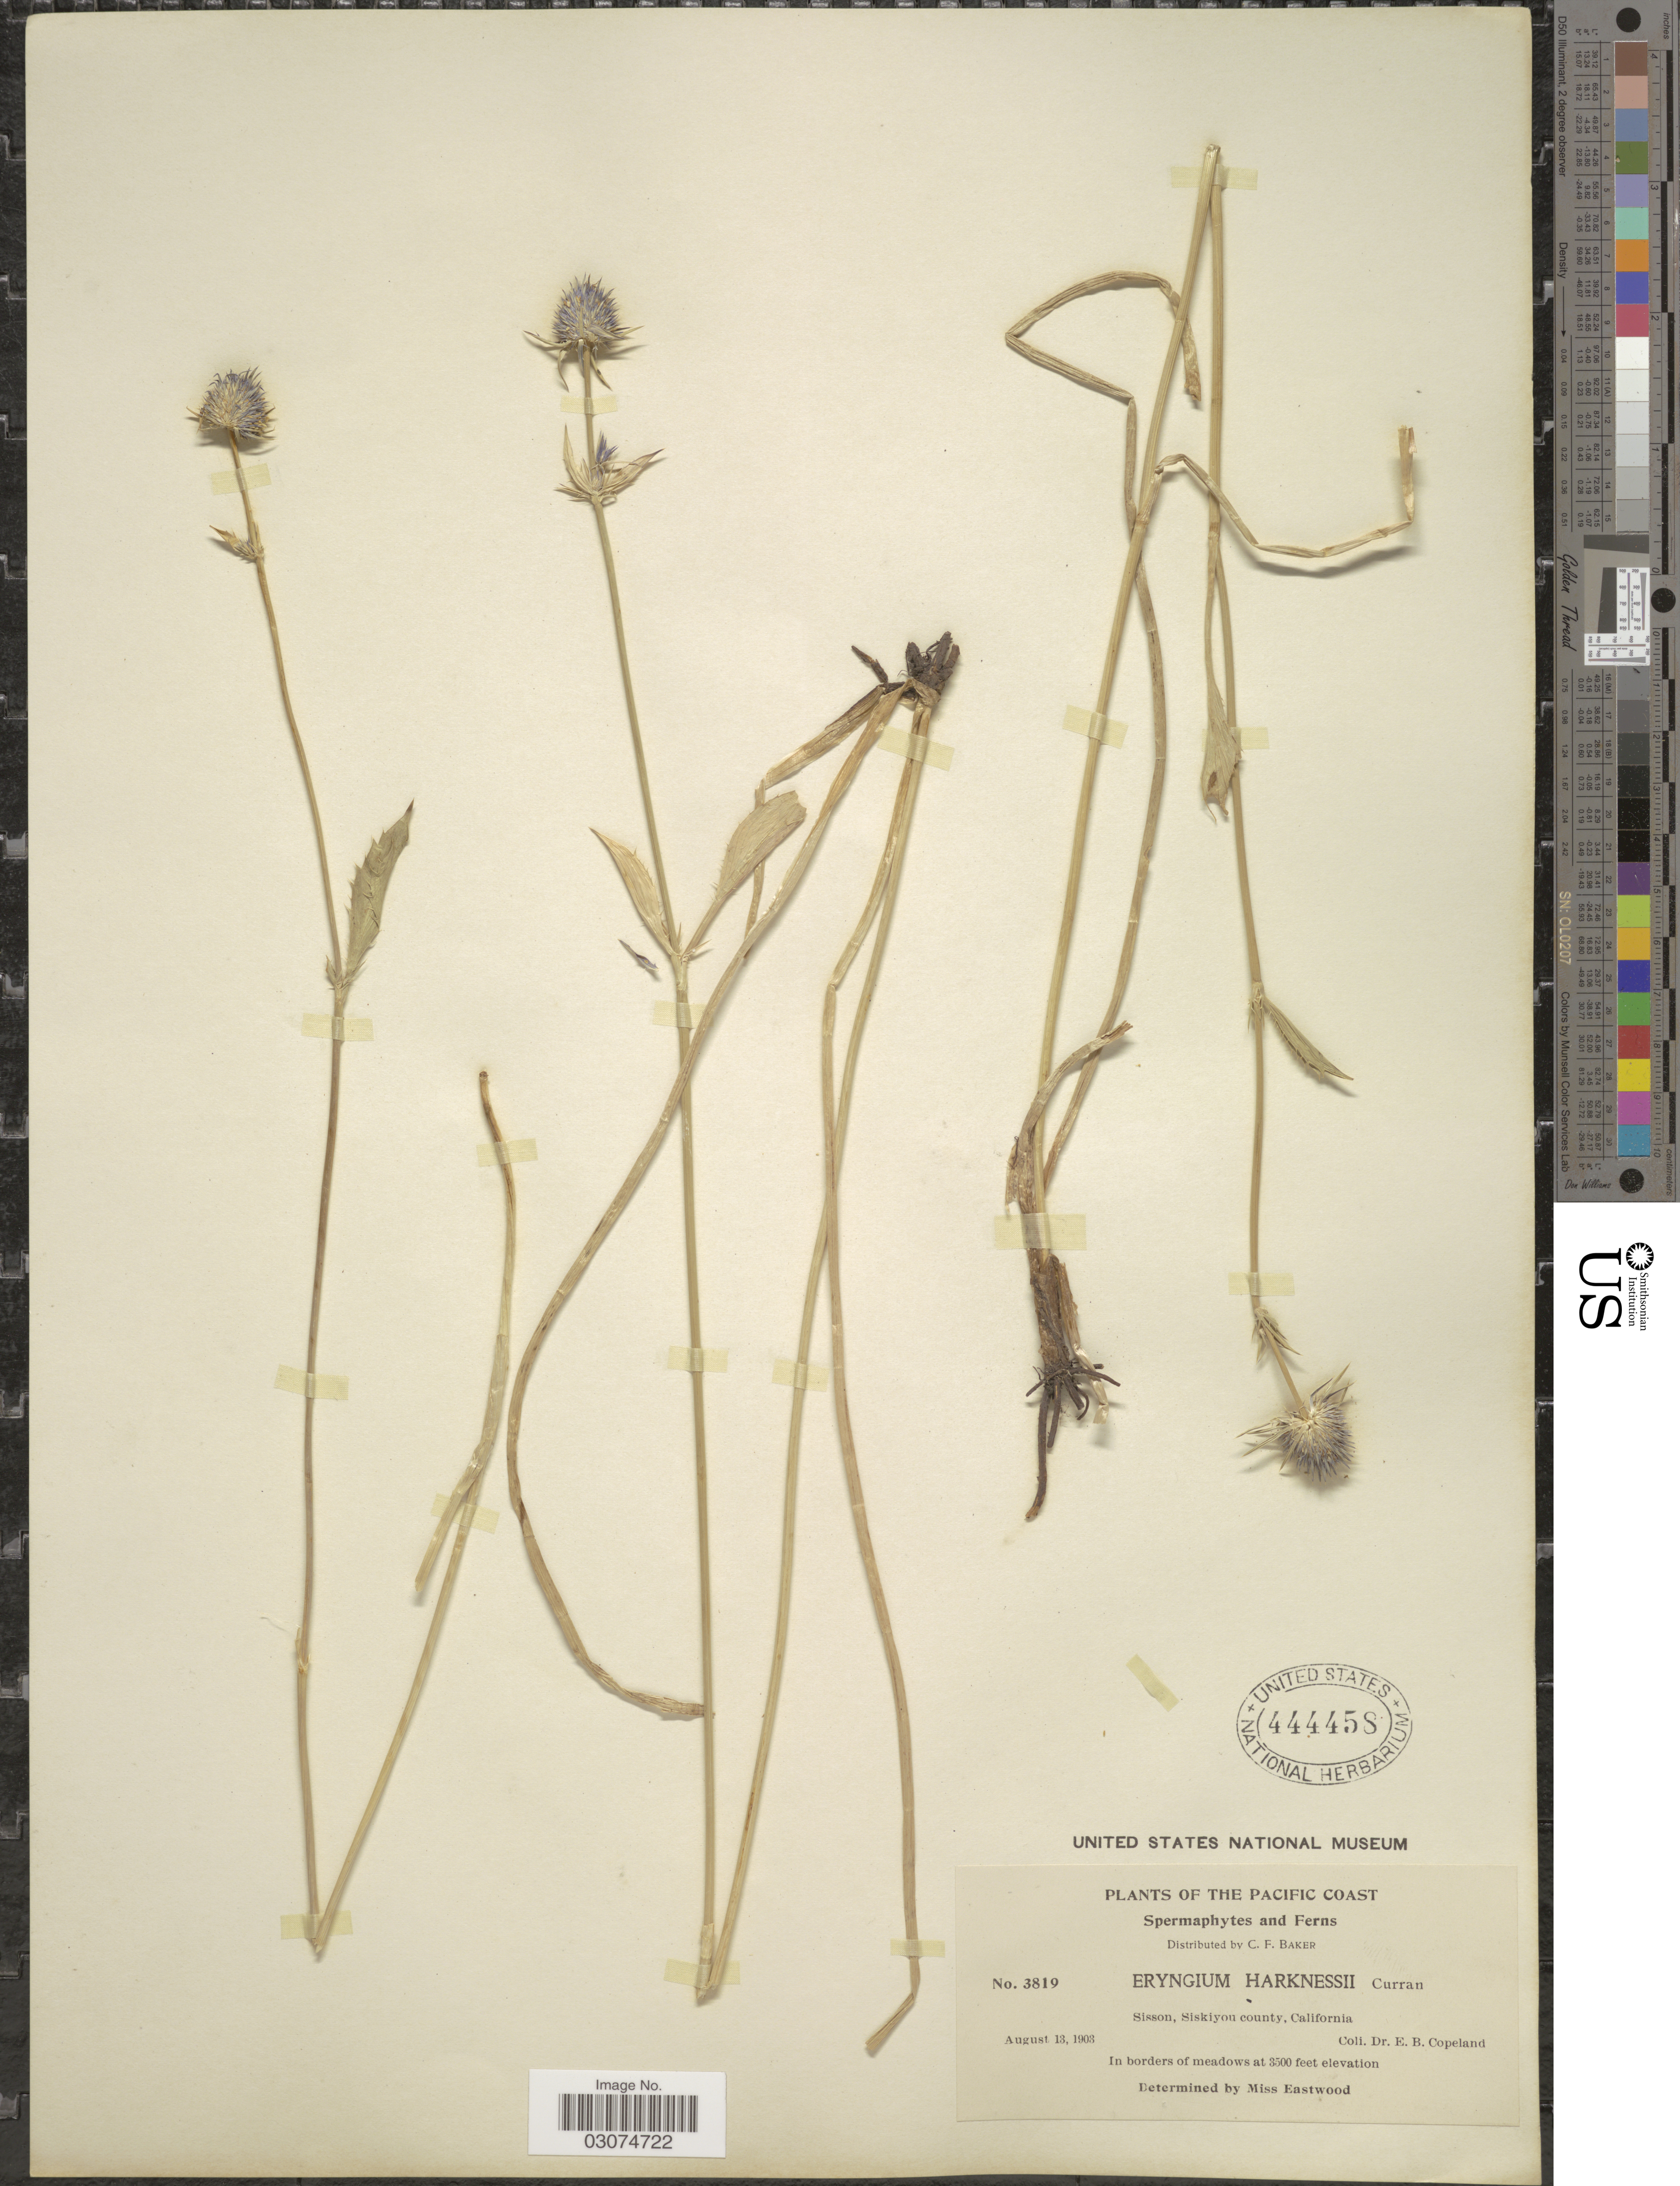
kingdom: Plantae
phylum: Tracheophyta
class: Magnoliopsida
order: Apiales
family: Apiaceae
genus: Eryngium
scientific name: Eryngium articulatum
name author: Hook.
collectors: E. B. Copeland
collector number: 3819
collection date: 1903-08-13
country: United States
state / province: California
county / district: Siskiyou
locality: The Pacific Coast. Sisson, Siskiyon county. In borders of meadows.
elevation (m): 1067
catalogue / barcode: US 444458